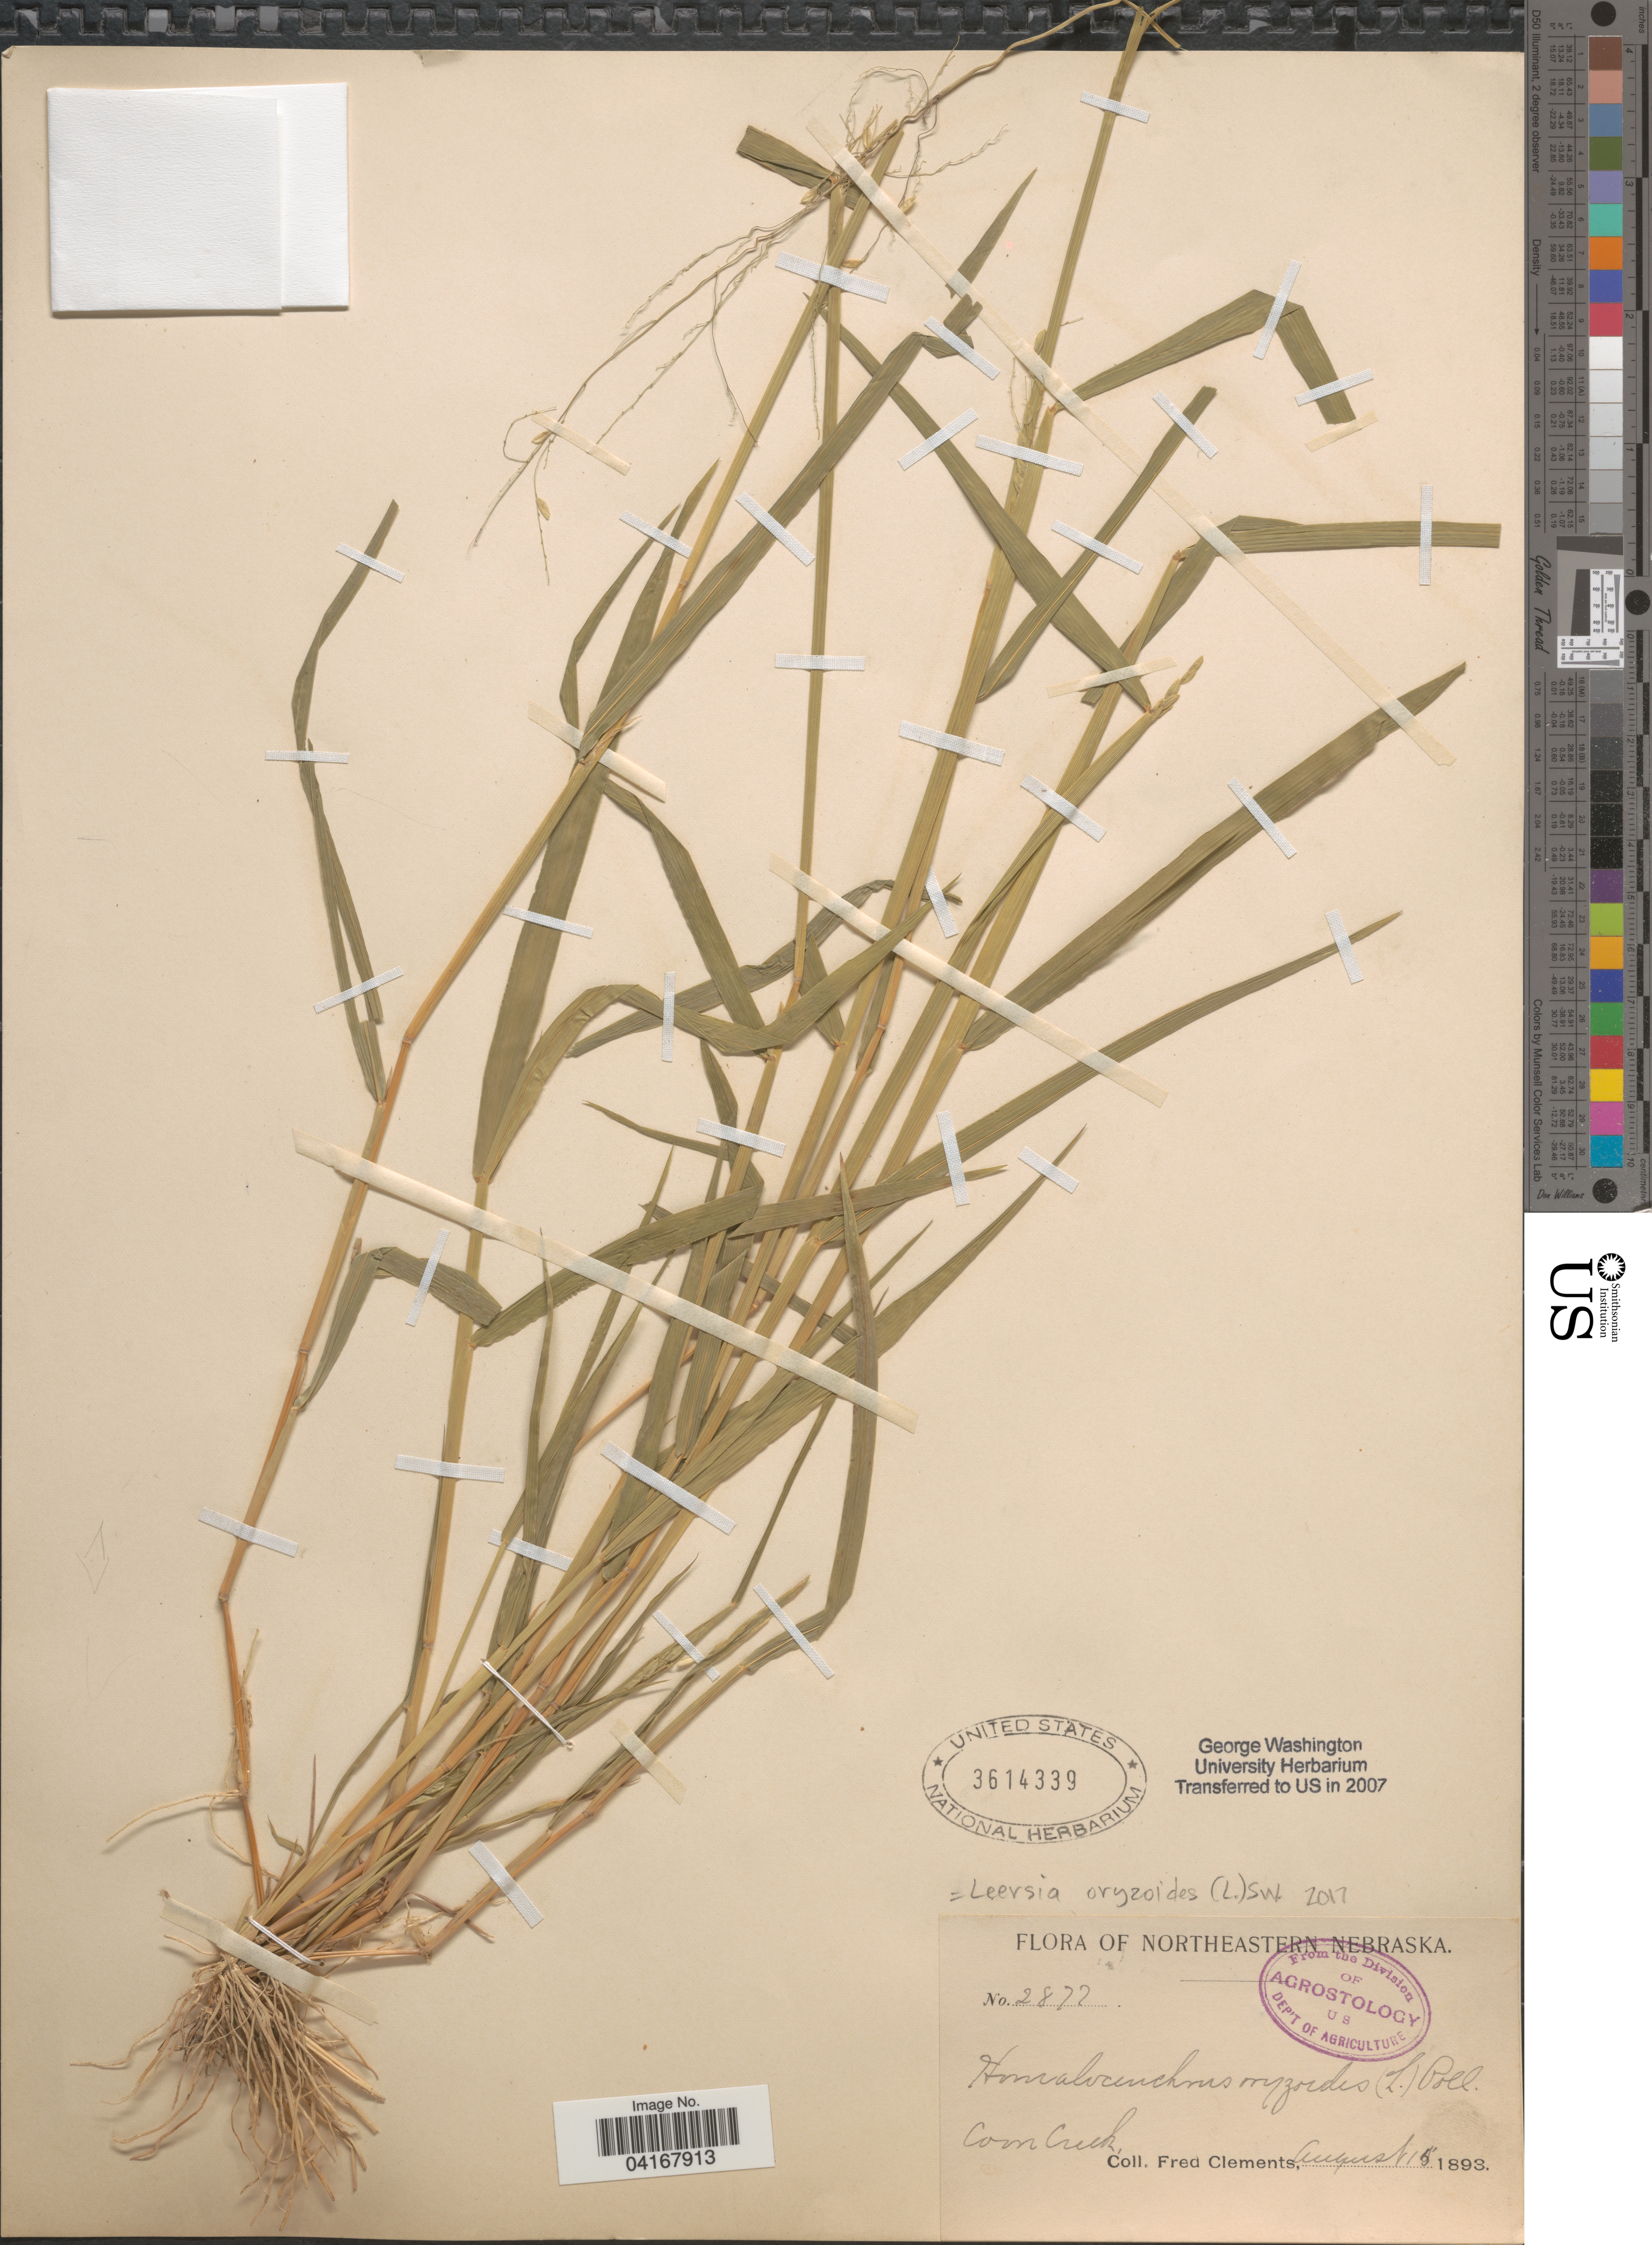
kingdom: Plantae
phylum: Tracheophyta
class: Liliopsida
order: Poales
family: Poaceae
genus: Leersia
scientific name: Leersia oryzoides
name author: (L.) Sw.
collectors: F. Clements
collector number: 2872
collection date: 1893-08-15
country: United States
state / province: Nebraska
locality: Northeastern Nebraska. Coon Creek.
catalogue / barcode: US 3614339